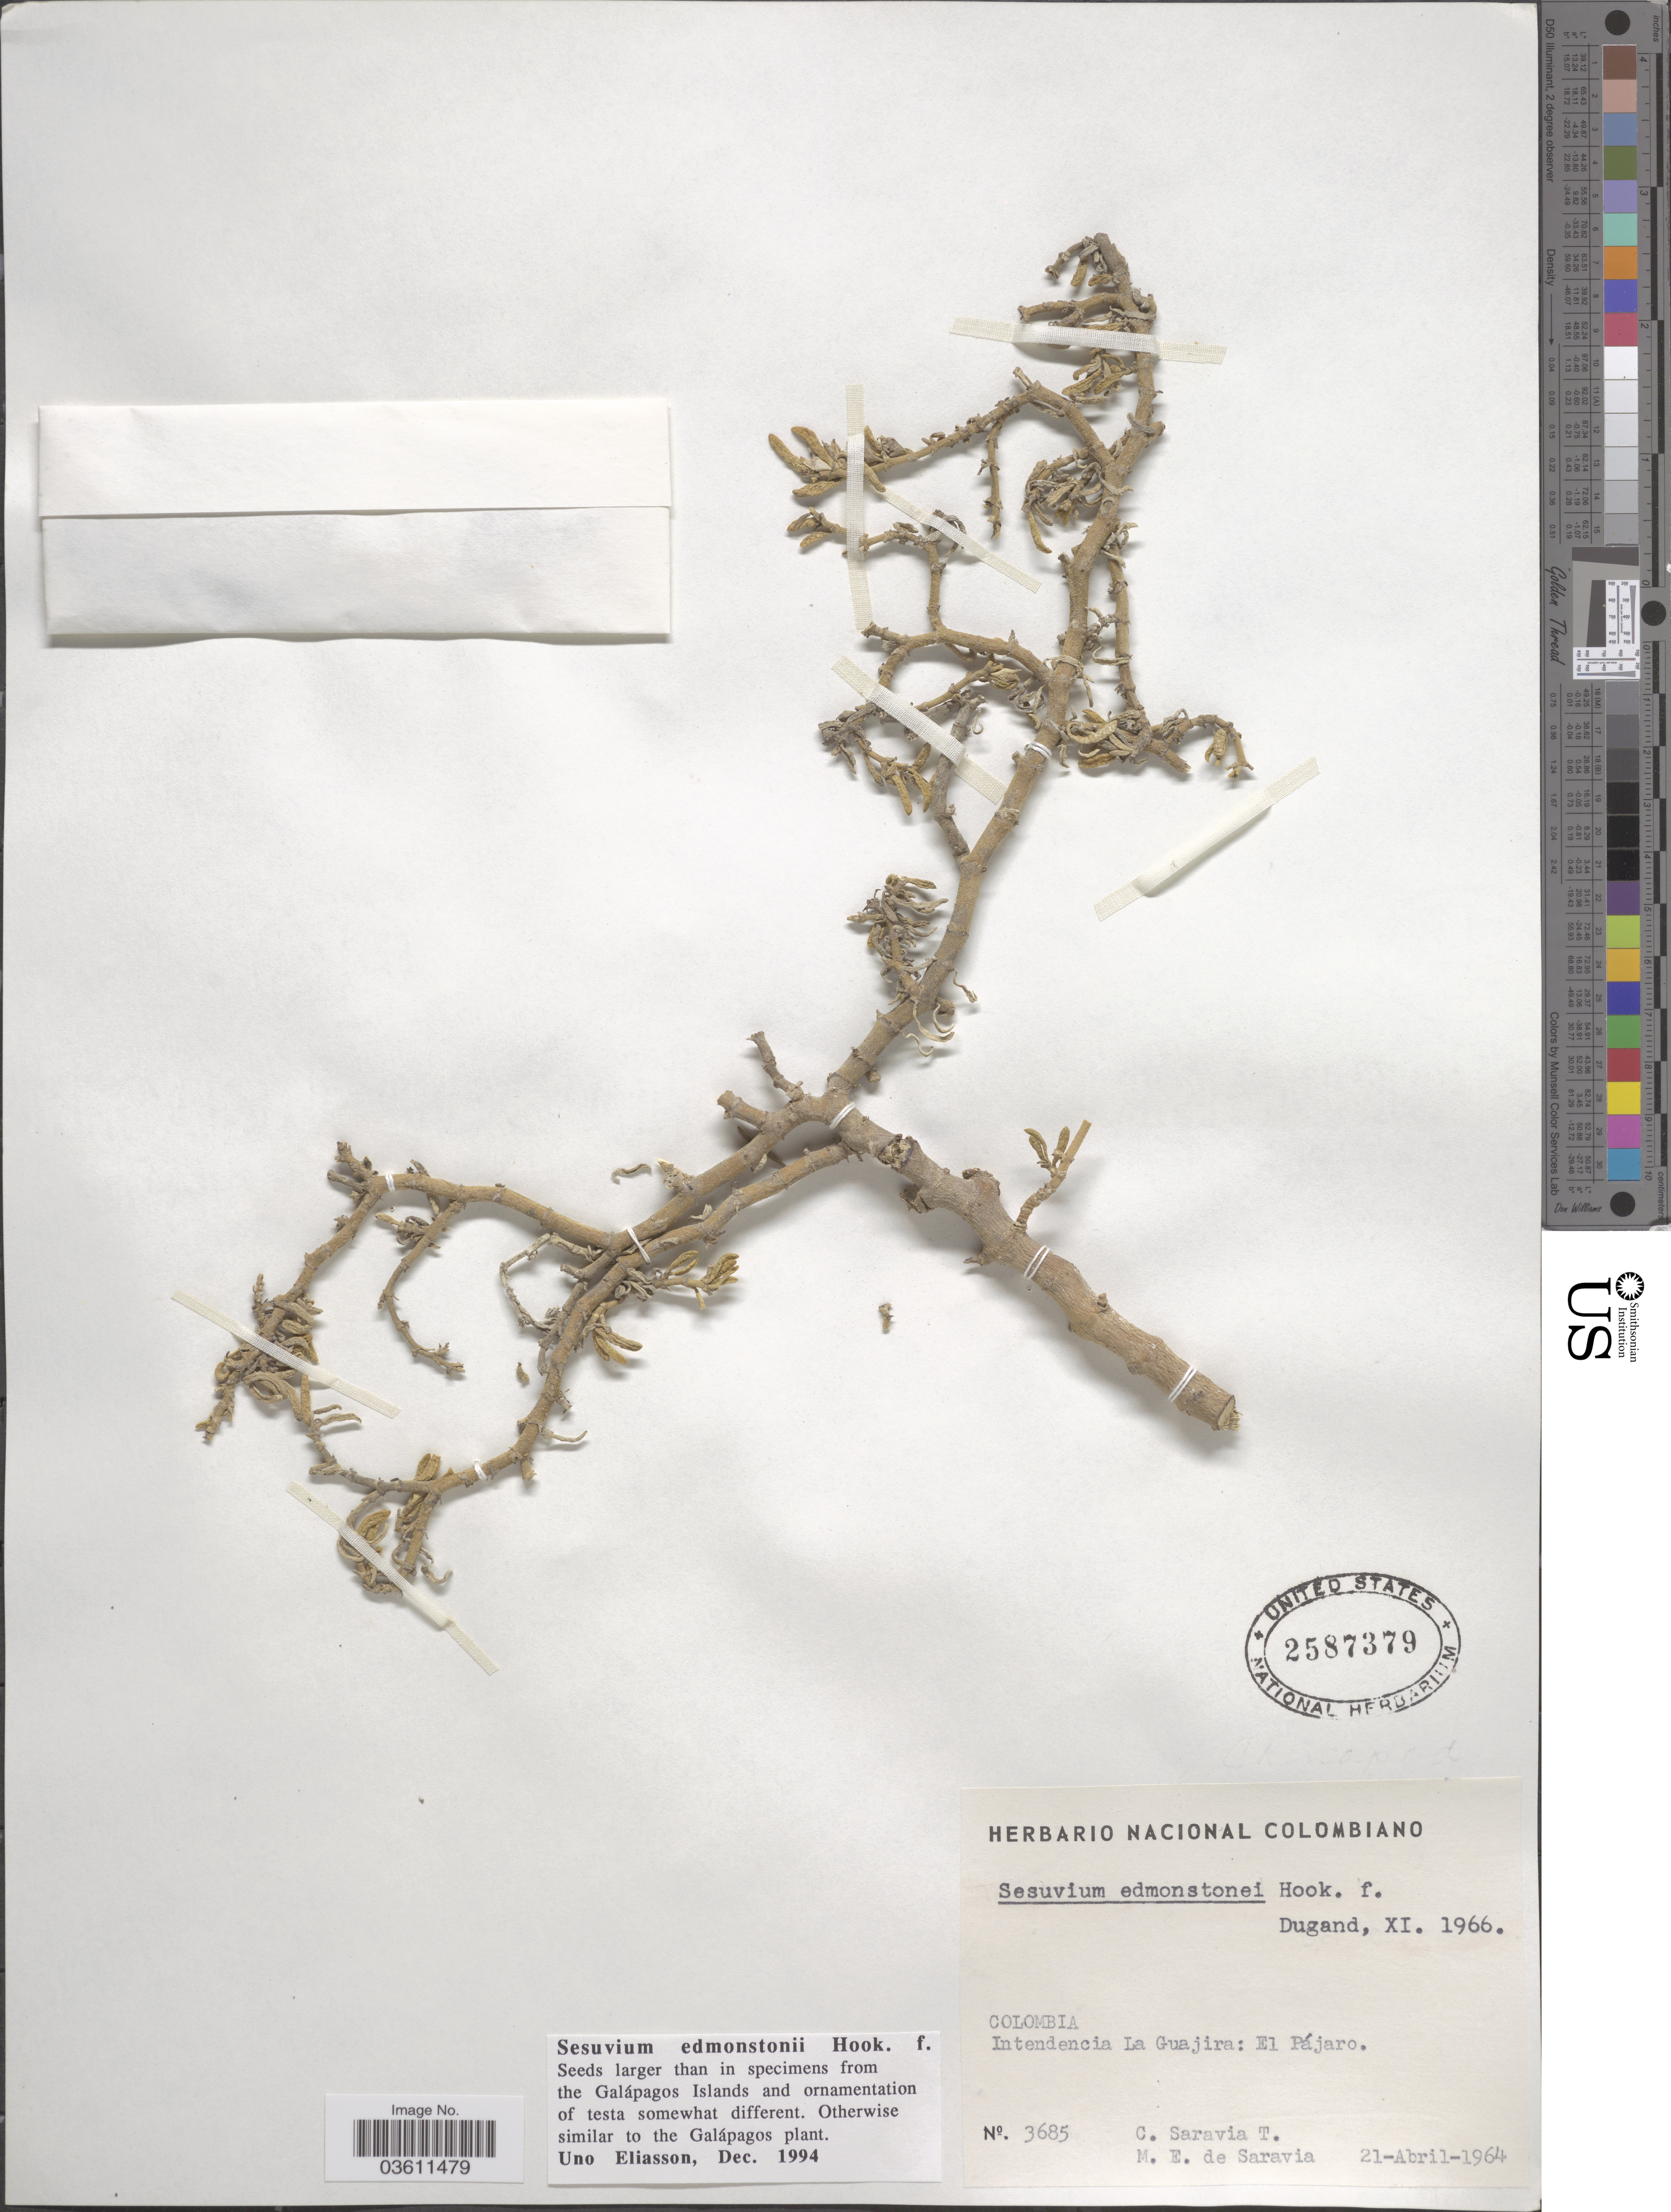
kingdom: Plantae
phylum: Tracheophyta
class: Magnoliopsida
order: Caryophyllales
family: Aizoaceae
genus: Sesuvium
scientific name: Sesuvium edmonstonei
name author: Hook. f.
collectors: C. Saravia T. & M. de Saravia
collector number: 3685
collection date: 1964-04-21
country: Colombia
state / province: La Guajira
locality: Intendencia La Guajira: El Pájaro.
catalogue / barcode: US 2587379